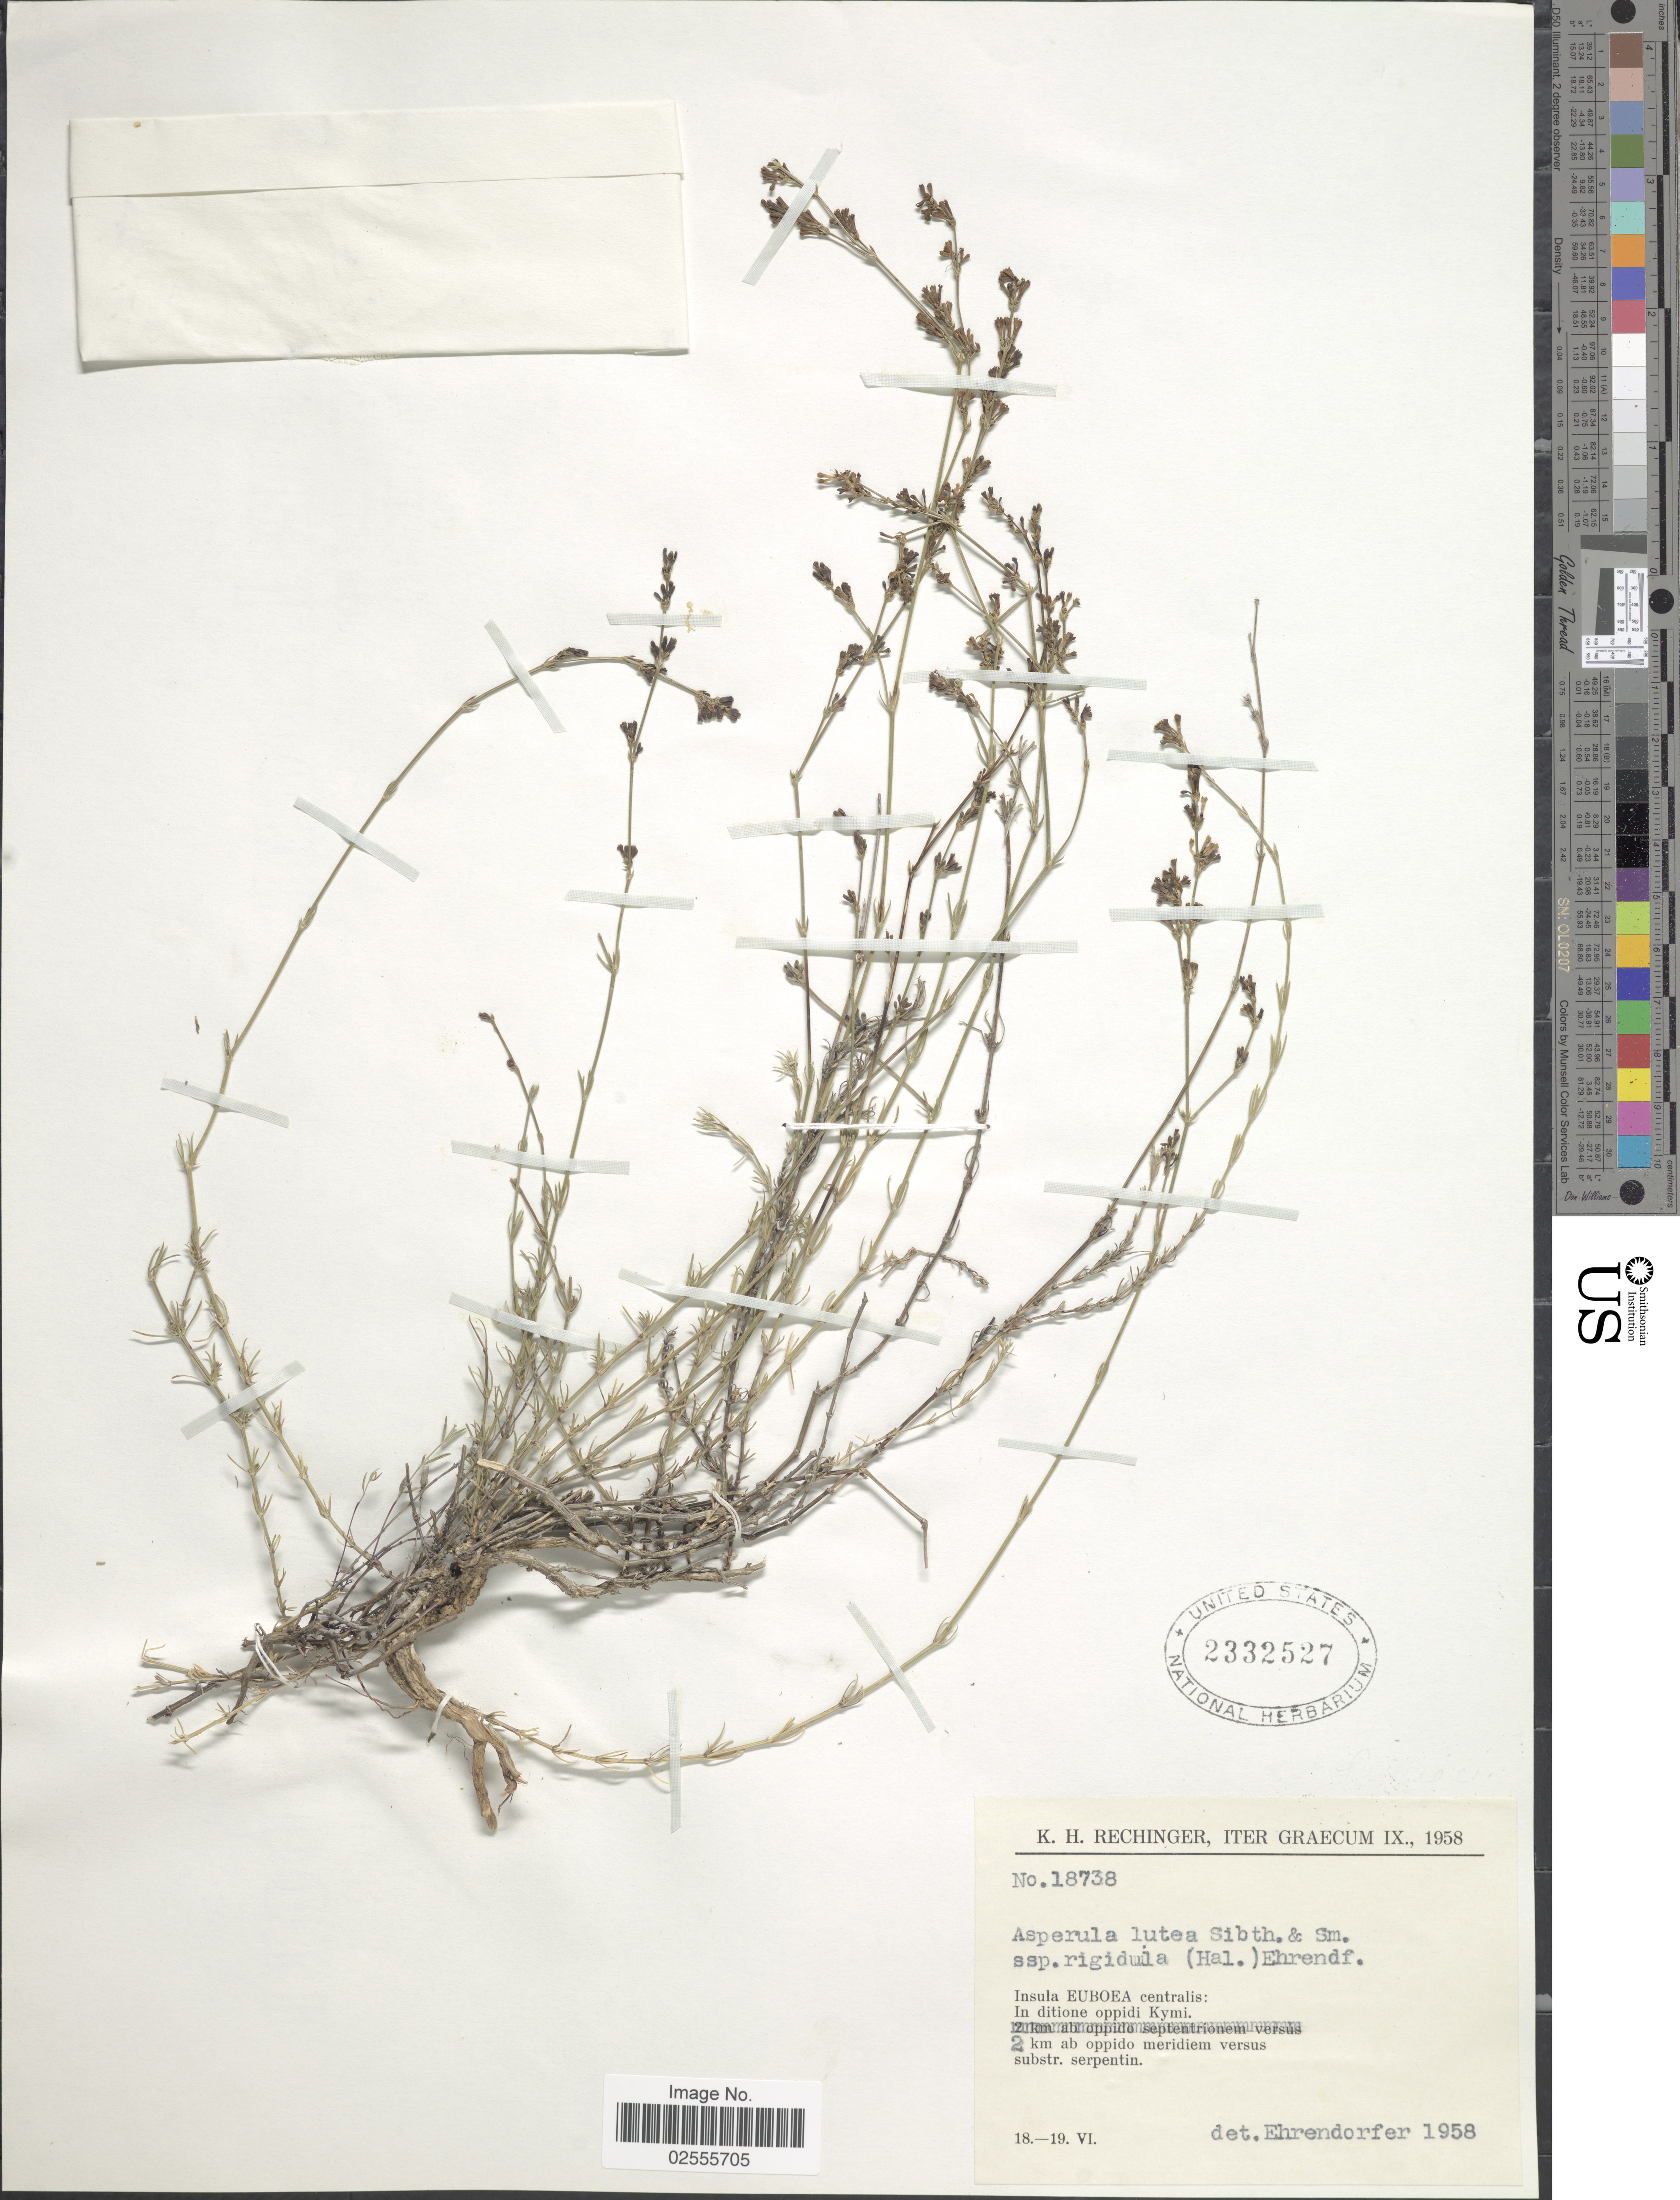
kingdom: Plantae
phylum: Tracheophyta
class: Magnoliopsida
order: Gentianales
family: Rubiaceae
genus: Asperula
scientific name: Asperula lutea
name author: Sm.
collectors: K. H. Rechinger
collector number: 18738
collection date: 1958-06-18/1958-06-19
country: Greece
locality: Iter Graecum, Insula Euboea centralis: In ditione oppide Kymi, 2 km ab oppido meridiem versus substr. serpentin.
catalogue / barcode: US 2332527